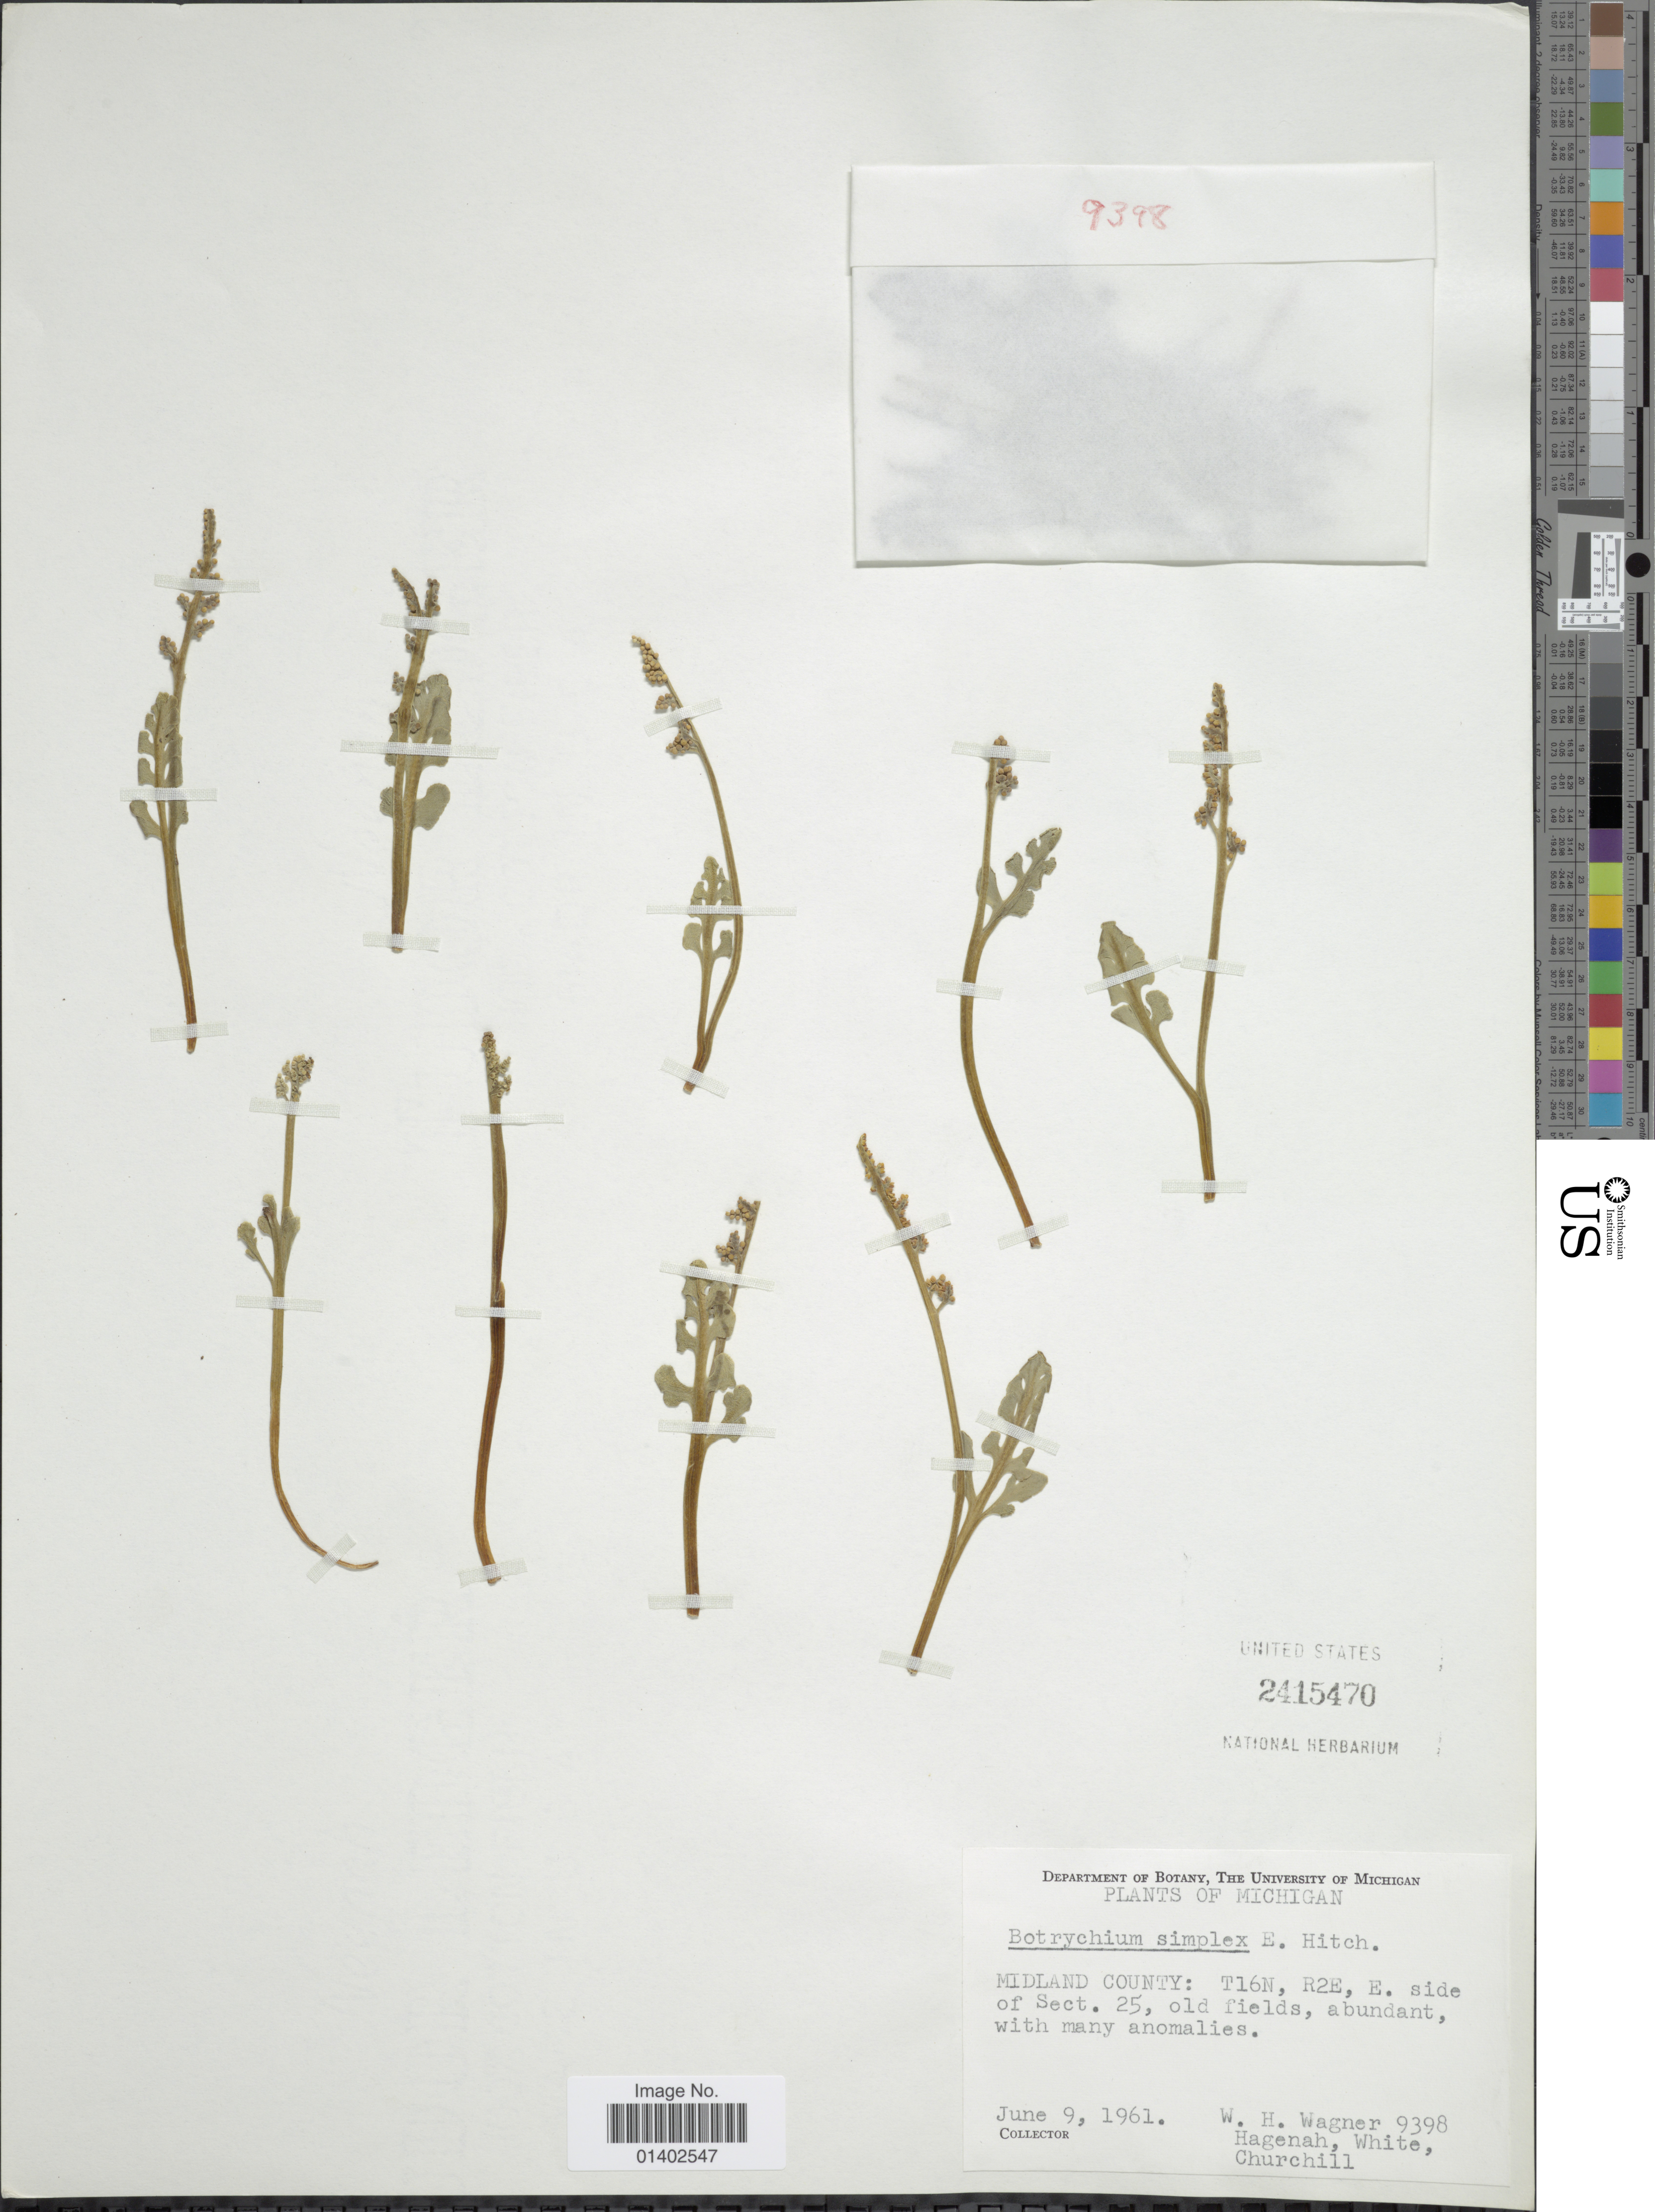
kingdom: Plantae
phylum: Tracheophyta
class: Polypodiopsida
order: Ophioglossales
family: Ophioglossaceae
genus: Botrychium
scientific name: Botrychium simplex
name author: E. Hitchc.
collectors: W. H. Wagner, Hagenah, O. E. White & -. Churchill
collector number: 9398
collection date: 1961-06-09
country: United States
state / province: Michigan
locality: Midland County: T16N, R2E, E side of Sect. 25, old fields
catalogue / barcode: US 2415470